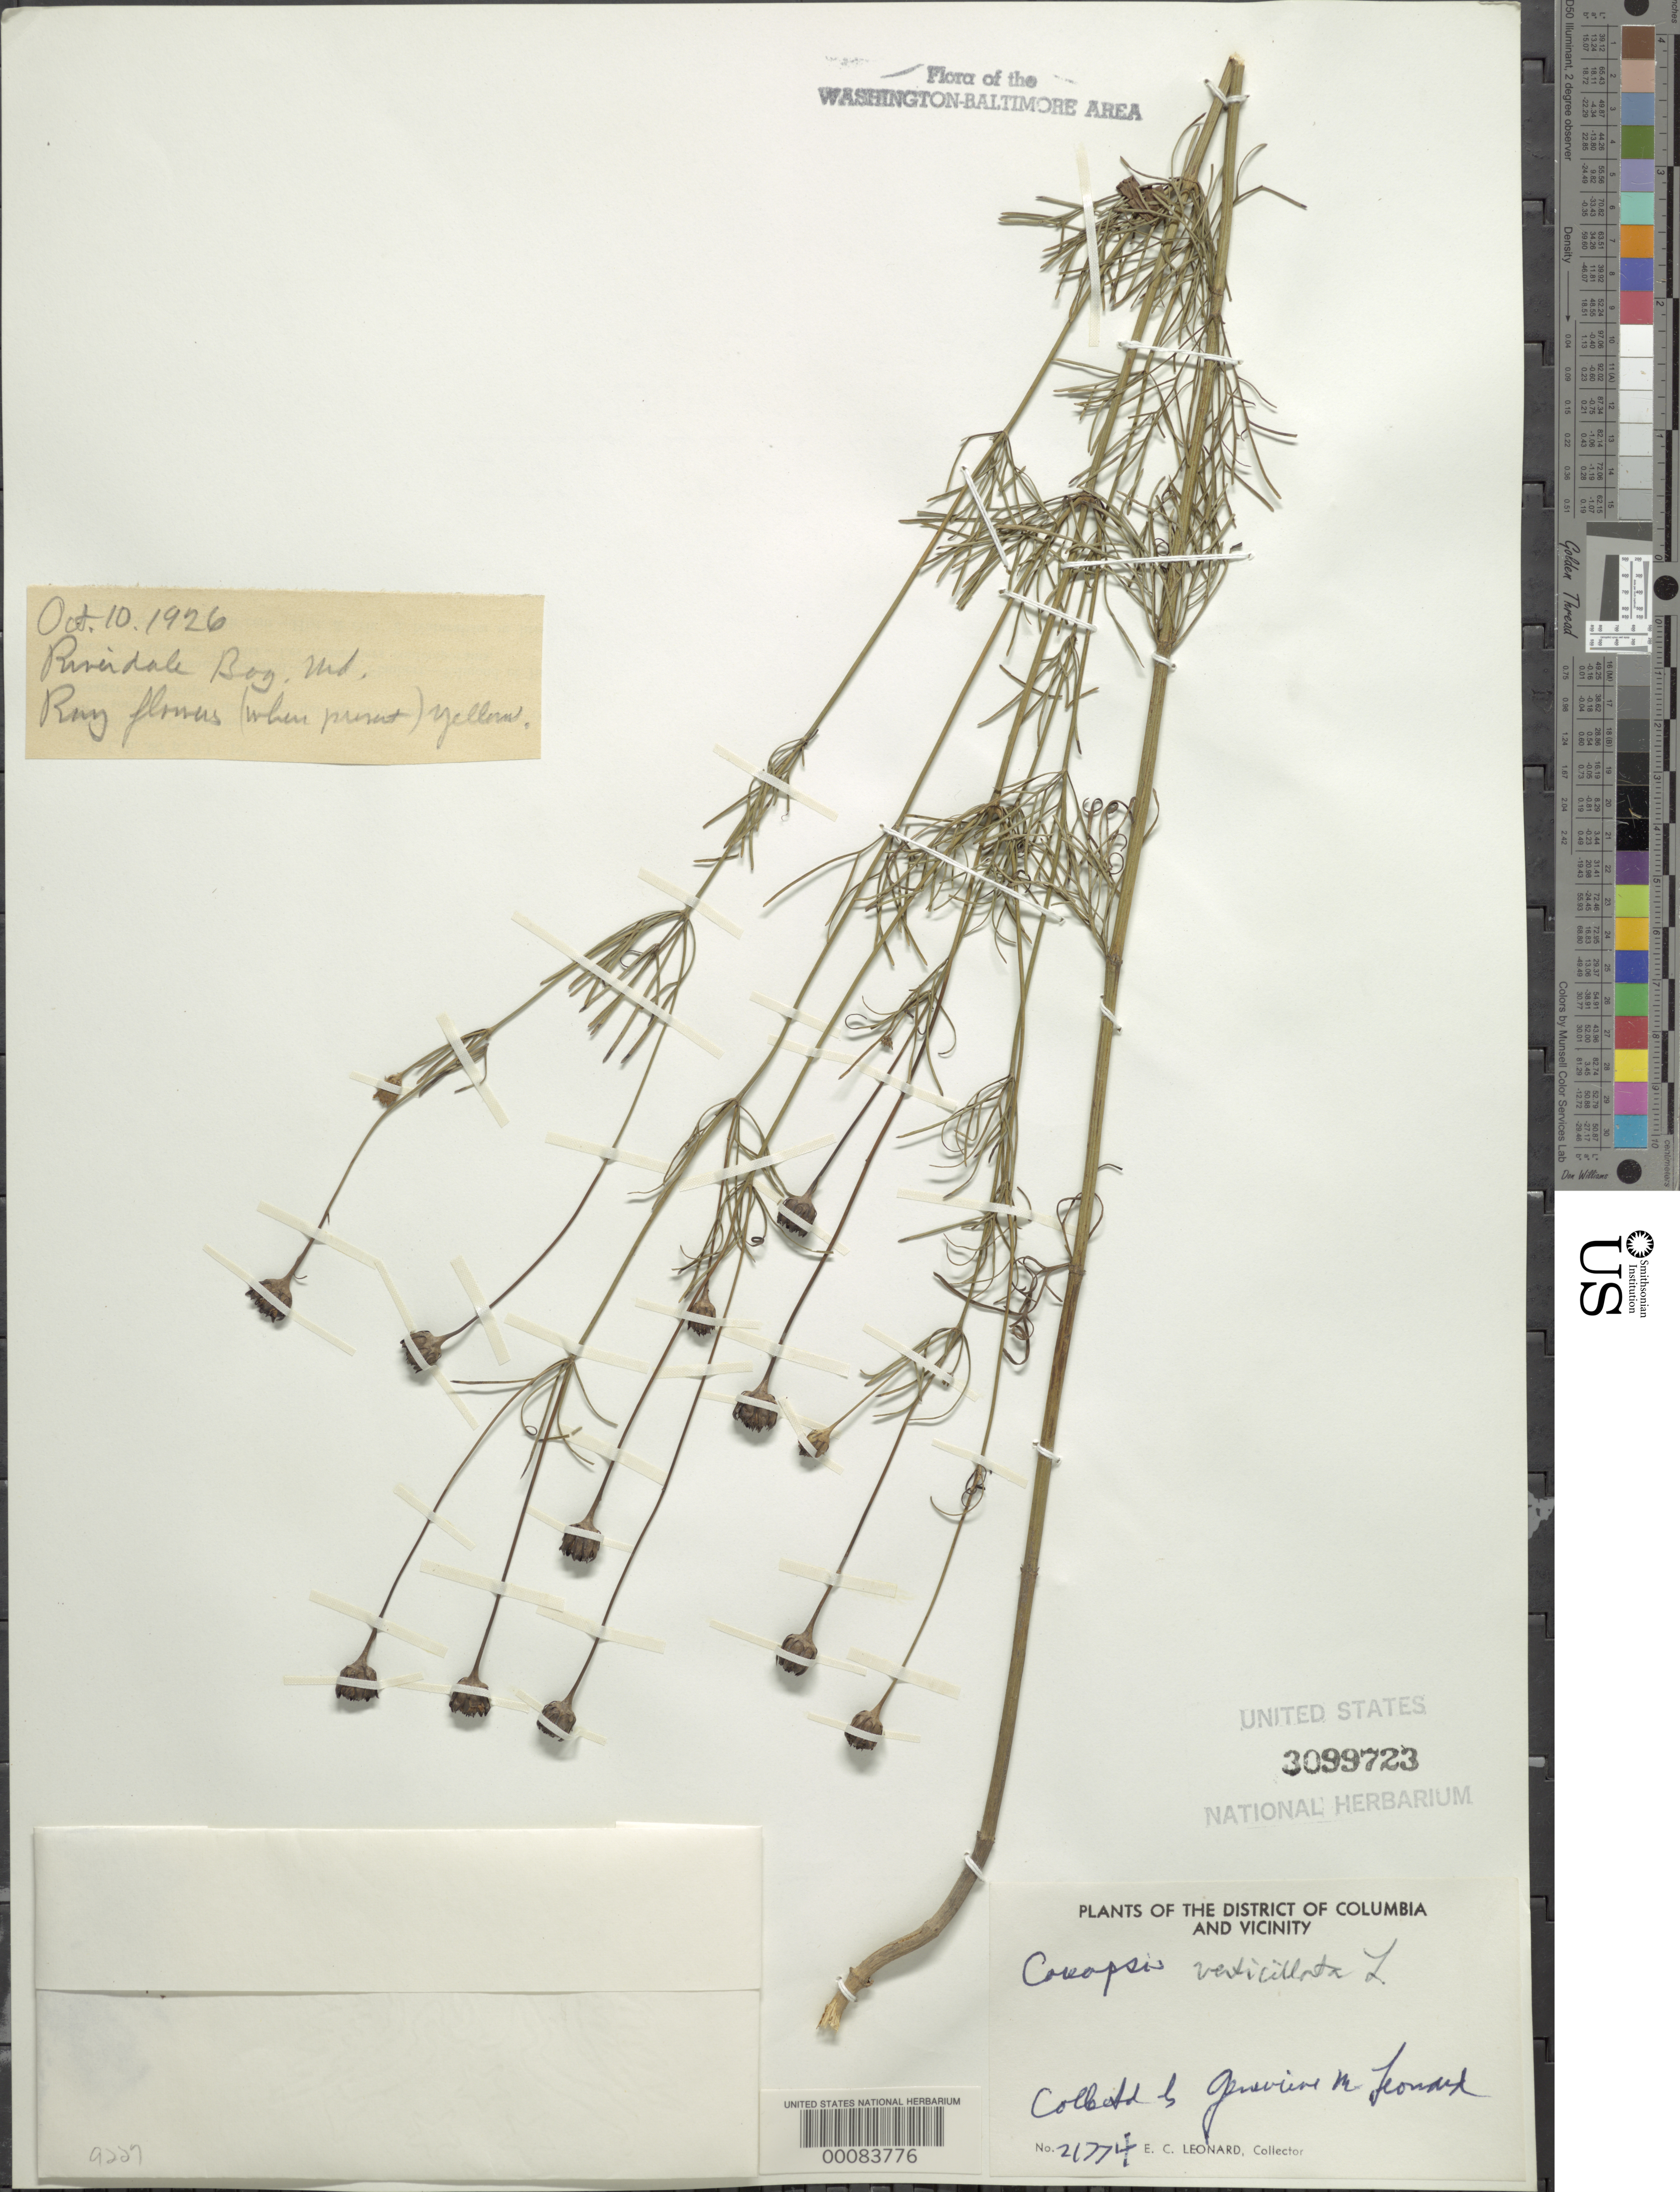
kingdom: Plantae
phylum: Tracheophyta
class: Magnoliopsida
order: Asterales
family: Asteraceae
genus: Coreopsis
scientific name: Coreopsis verticillata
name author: L.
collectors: G. M. Leonard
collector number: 21774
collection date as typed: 10 Oct 1926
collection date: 1926-10-10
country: United States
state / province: Maryland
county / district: Prince George's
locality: Riverdale Bog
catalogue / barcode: US 3099723